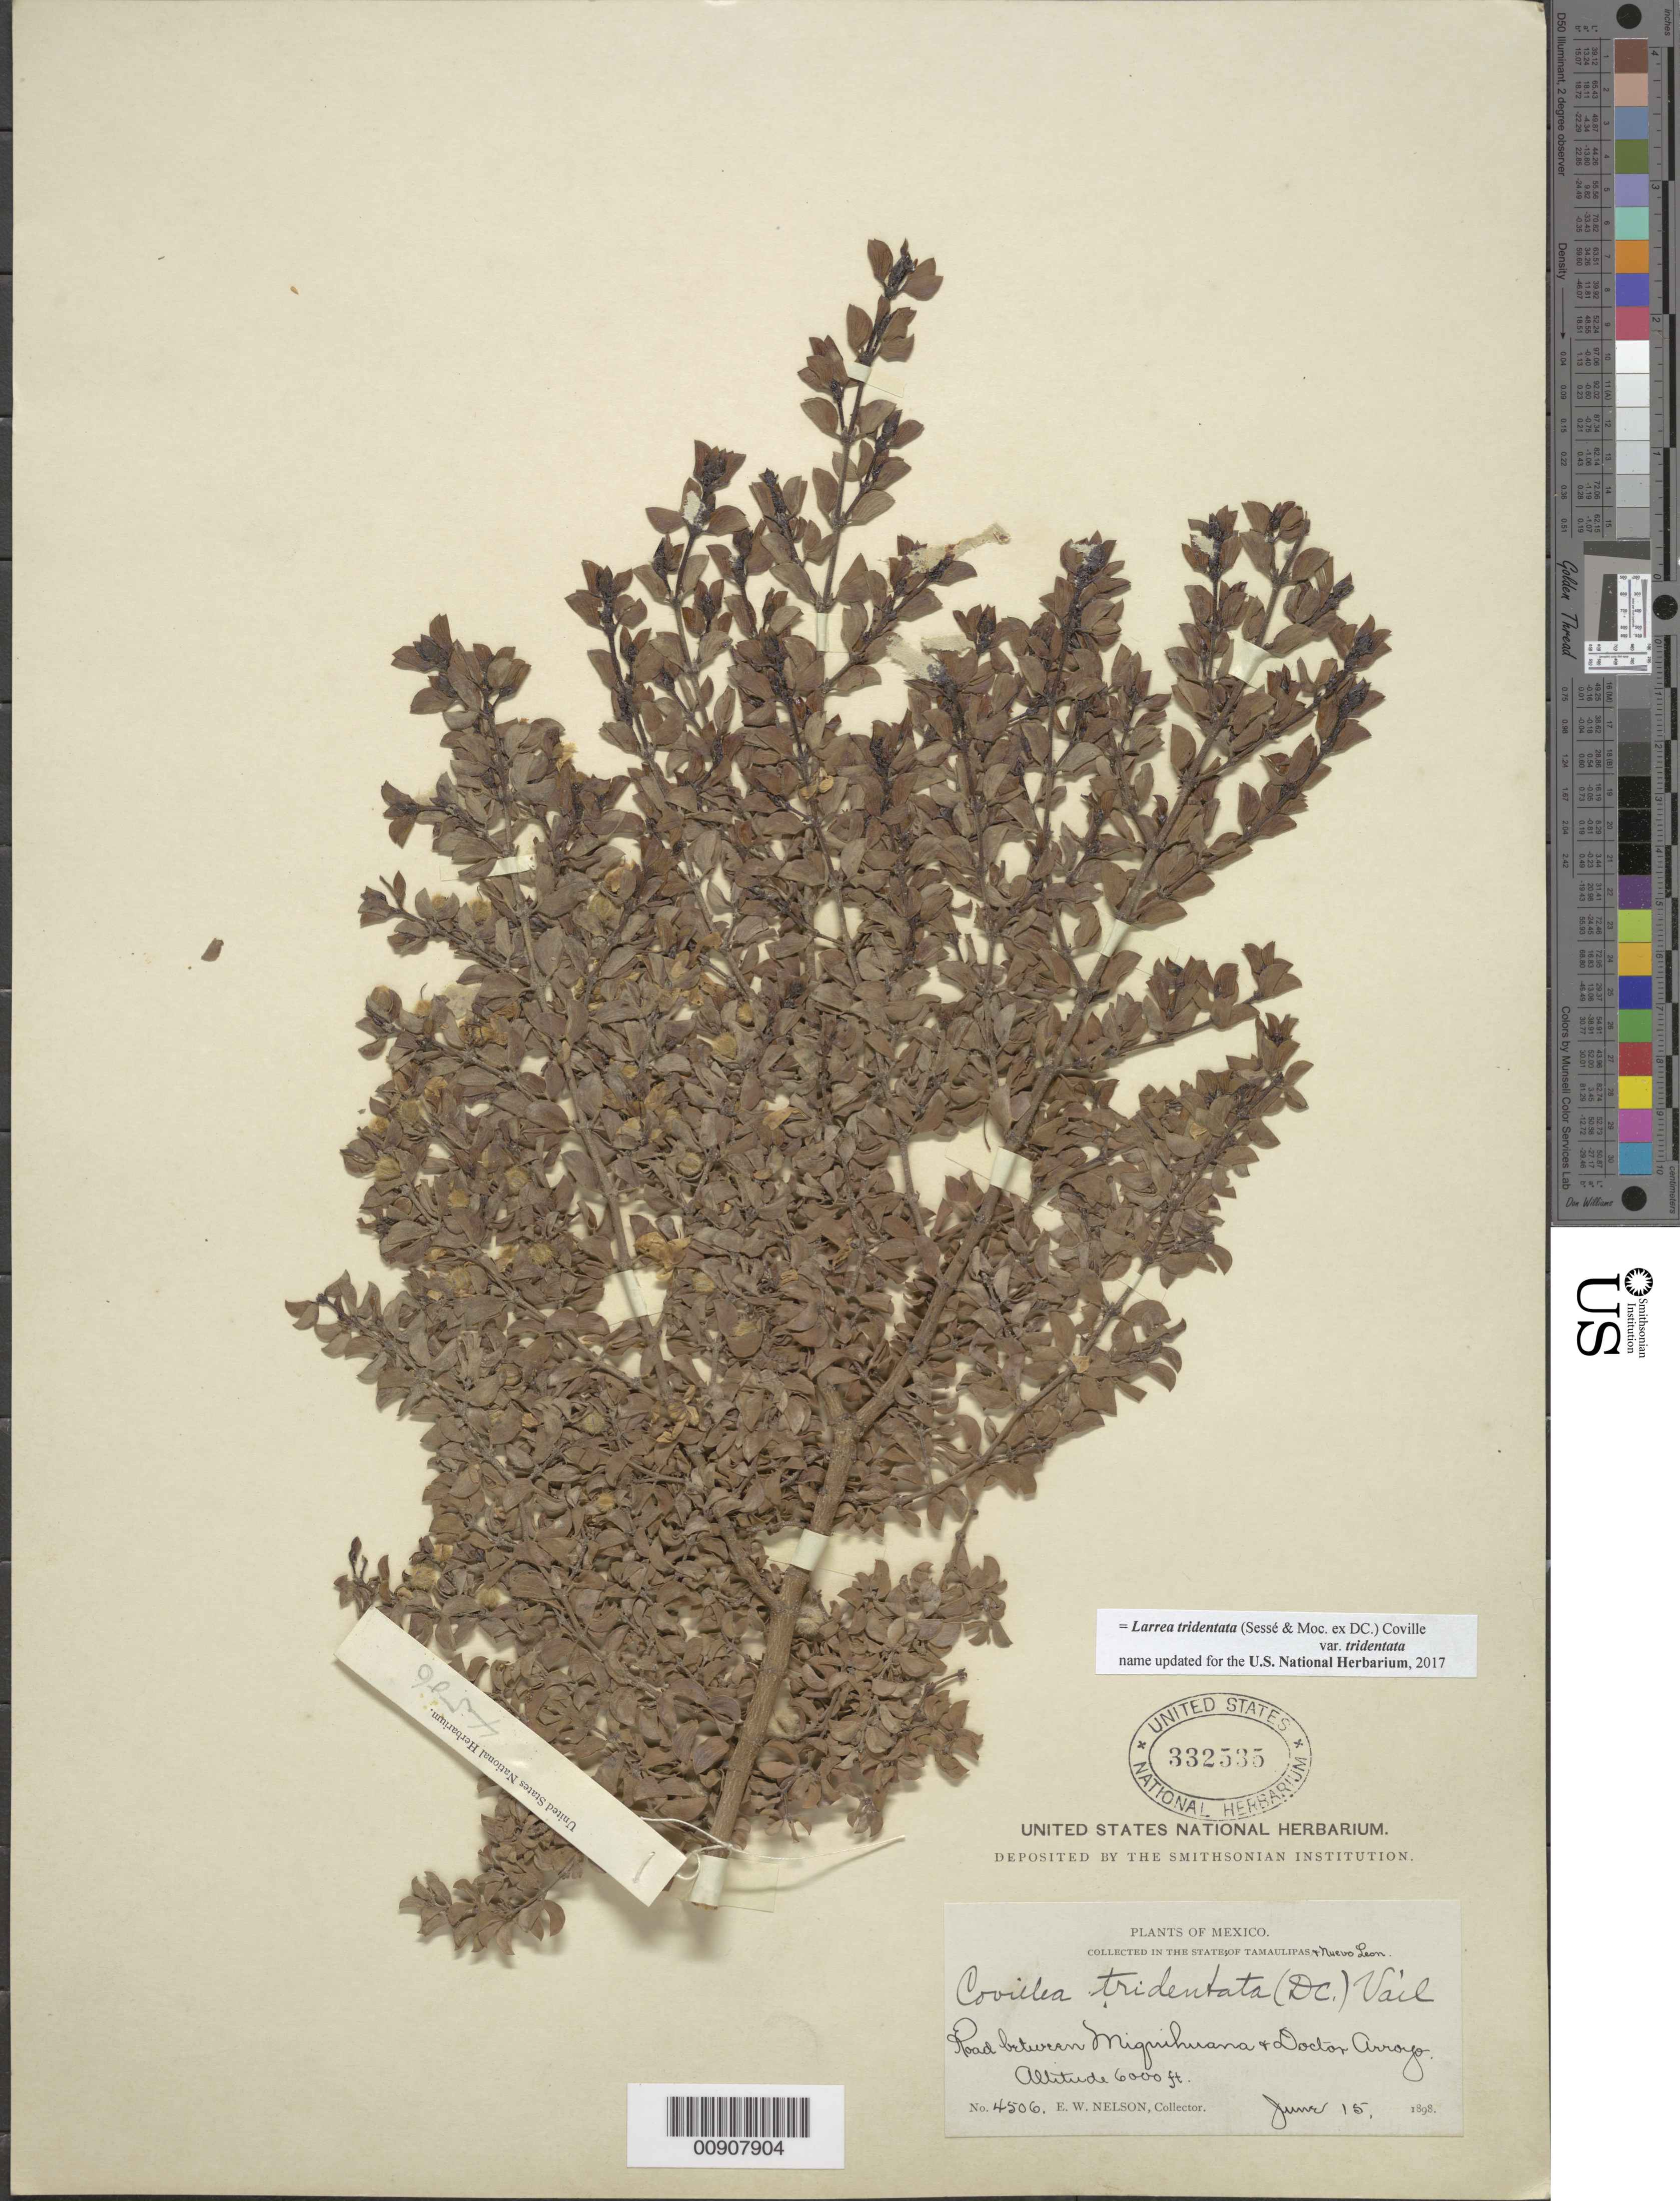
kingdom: Plantae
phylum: Tracheophyta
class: Magnoliopsida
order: Zygophyllales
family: Zygophyllaceae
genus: Larrea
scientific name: Larrea tridentata var. tridentata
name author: (Sessé & Moc. ex DC.) Coville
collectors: E. W. Nelson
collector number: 4506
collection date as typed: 15 Jun 1898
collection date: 1898-06-15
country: Mexico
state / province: Nuevo León / Tamaulipas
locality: States of Tamaulipas & Nuevo León: Road between Miquihuana & Doctor Arroyo.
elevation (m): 1829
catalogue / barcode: US 332535